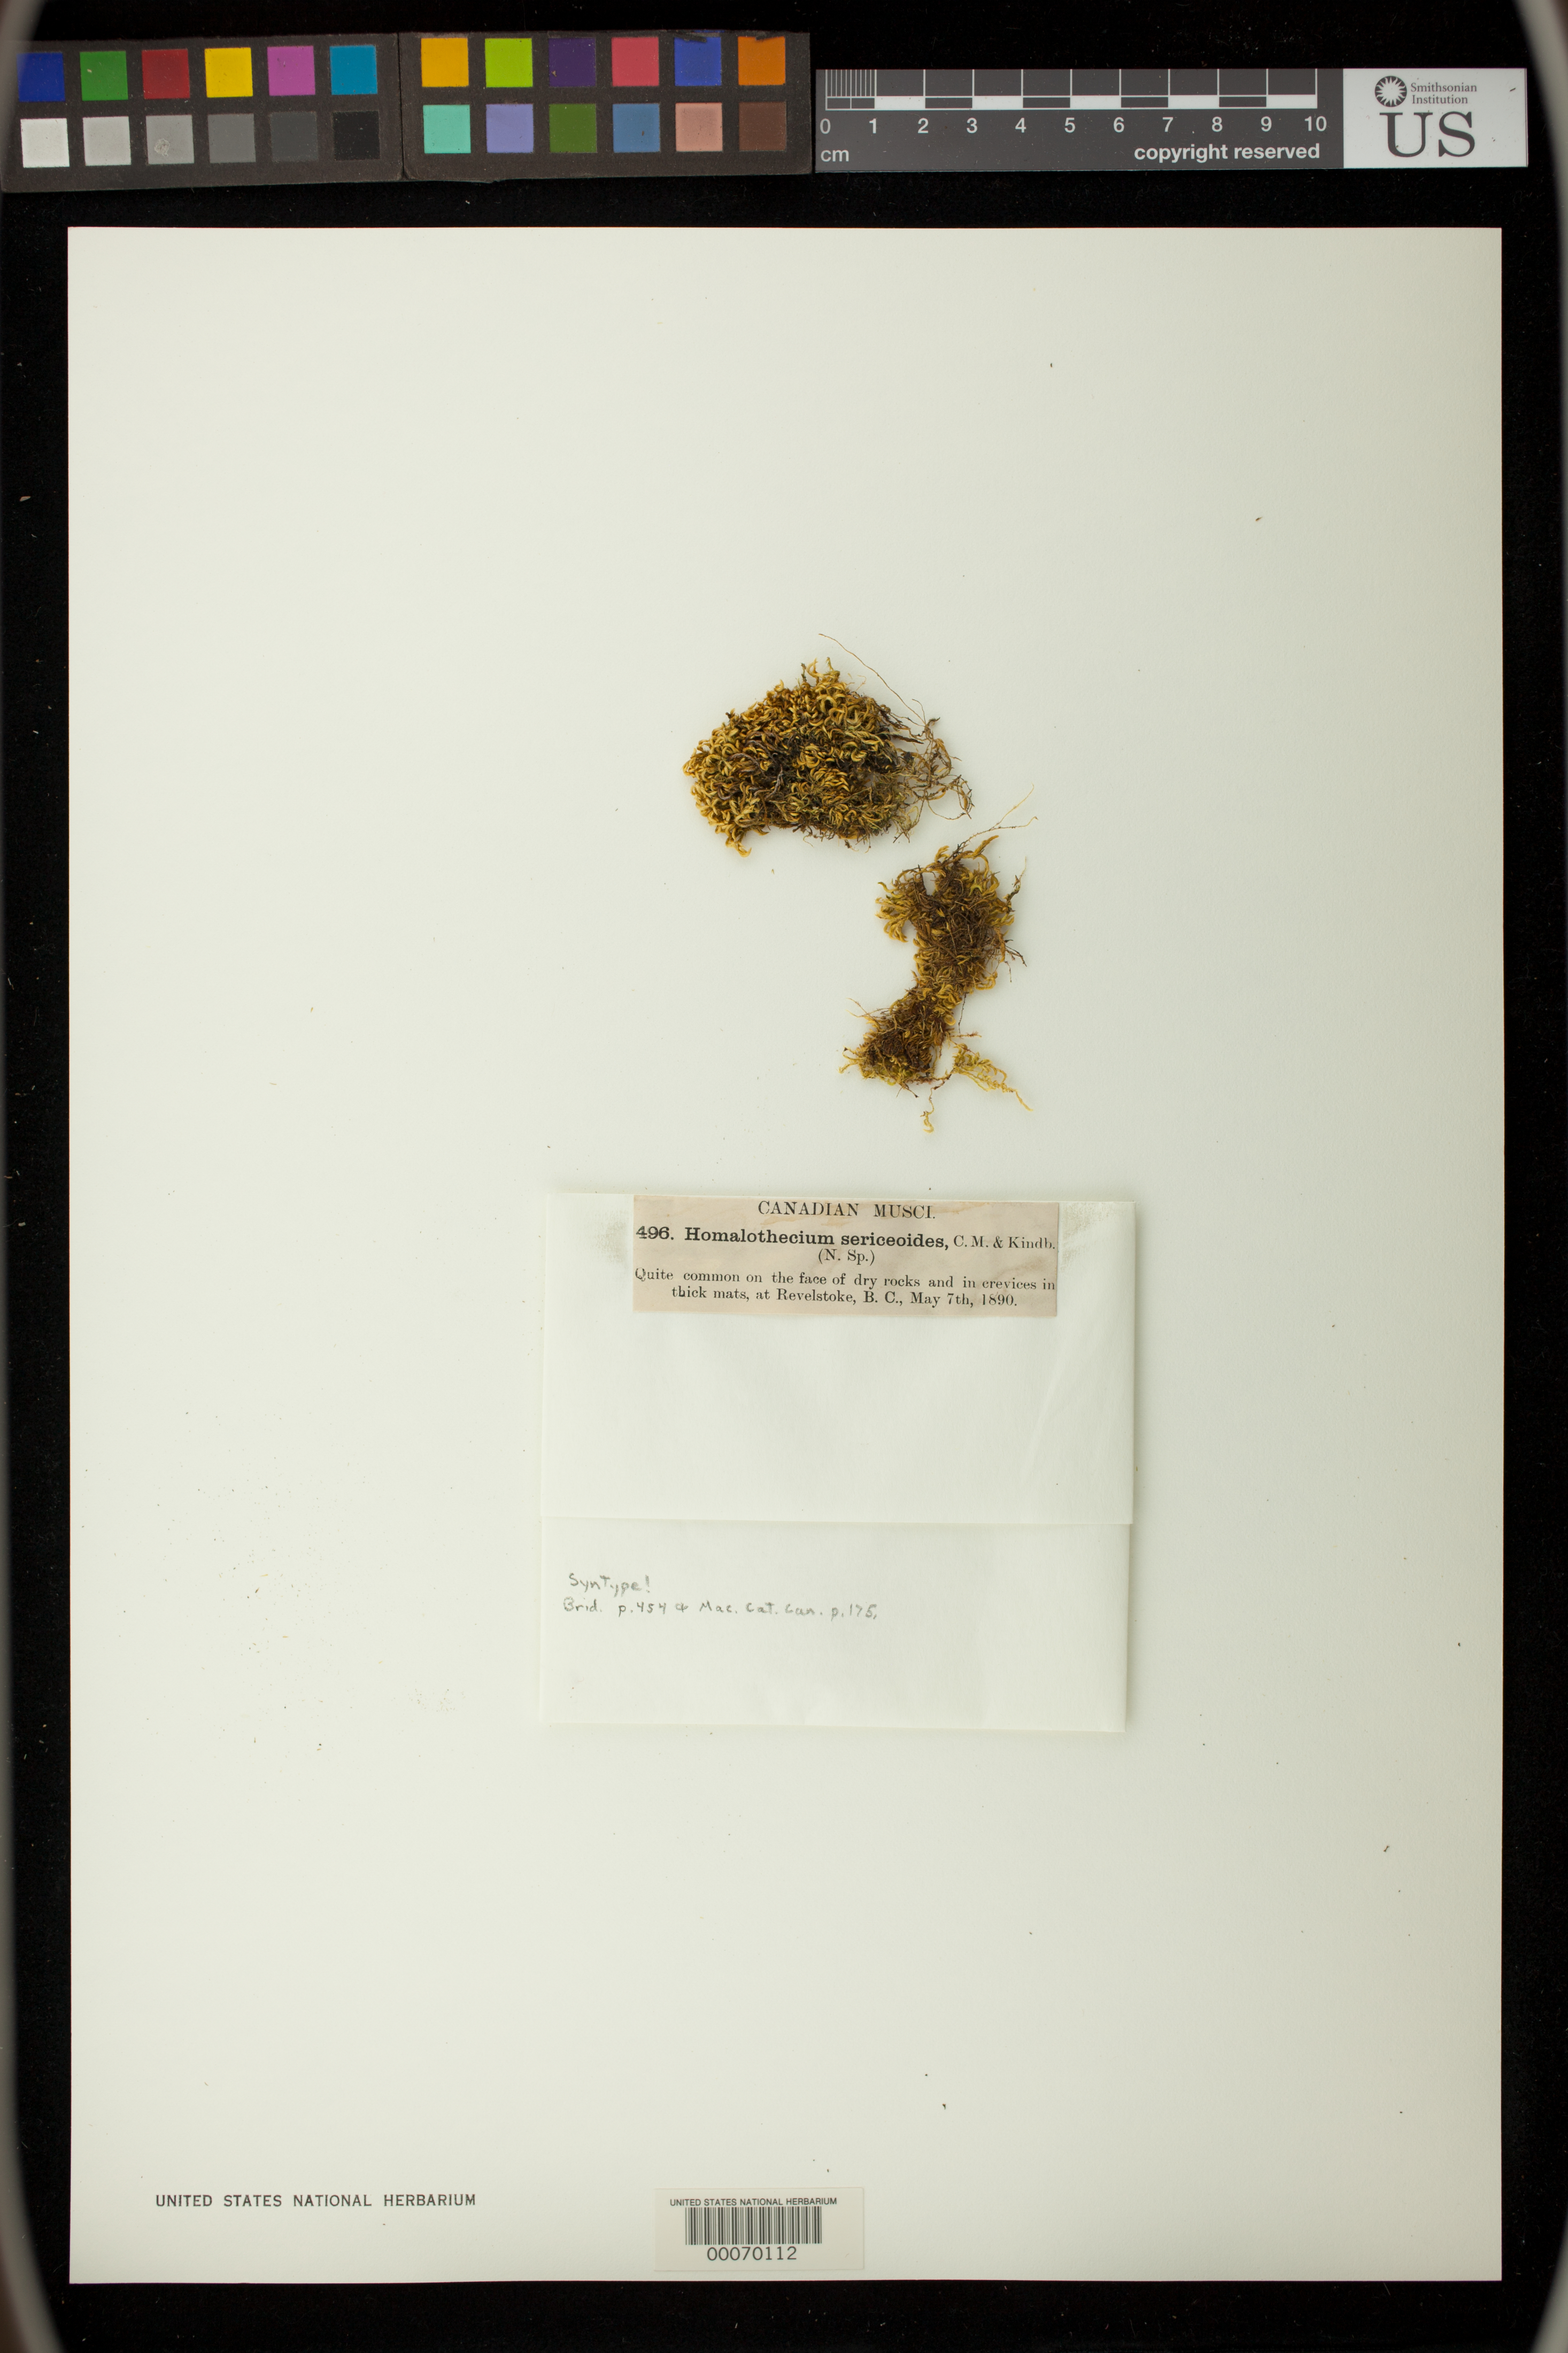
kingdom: Plantae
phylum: Bryophyta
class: Bryopsida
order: Hypnales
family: Brachytheciaceae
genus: Homalothecium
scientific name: Homalothecium sericeoides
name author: Müll. Hal. & Kindb. in Macoun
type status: Syntype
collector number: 496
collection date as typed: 07 May 1890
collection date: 1890-05-07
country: Canada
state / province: British Columbia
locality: Revelstoke.